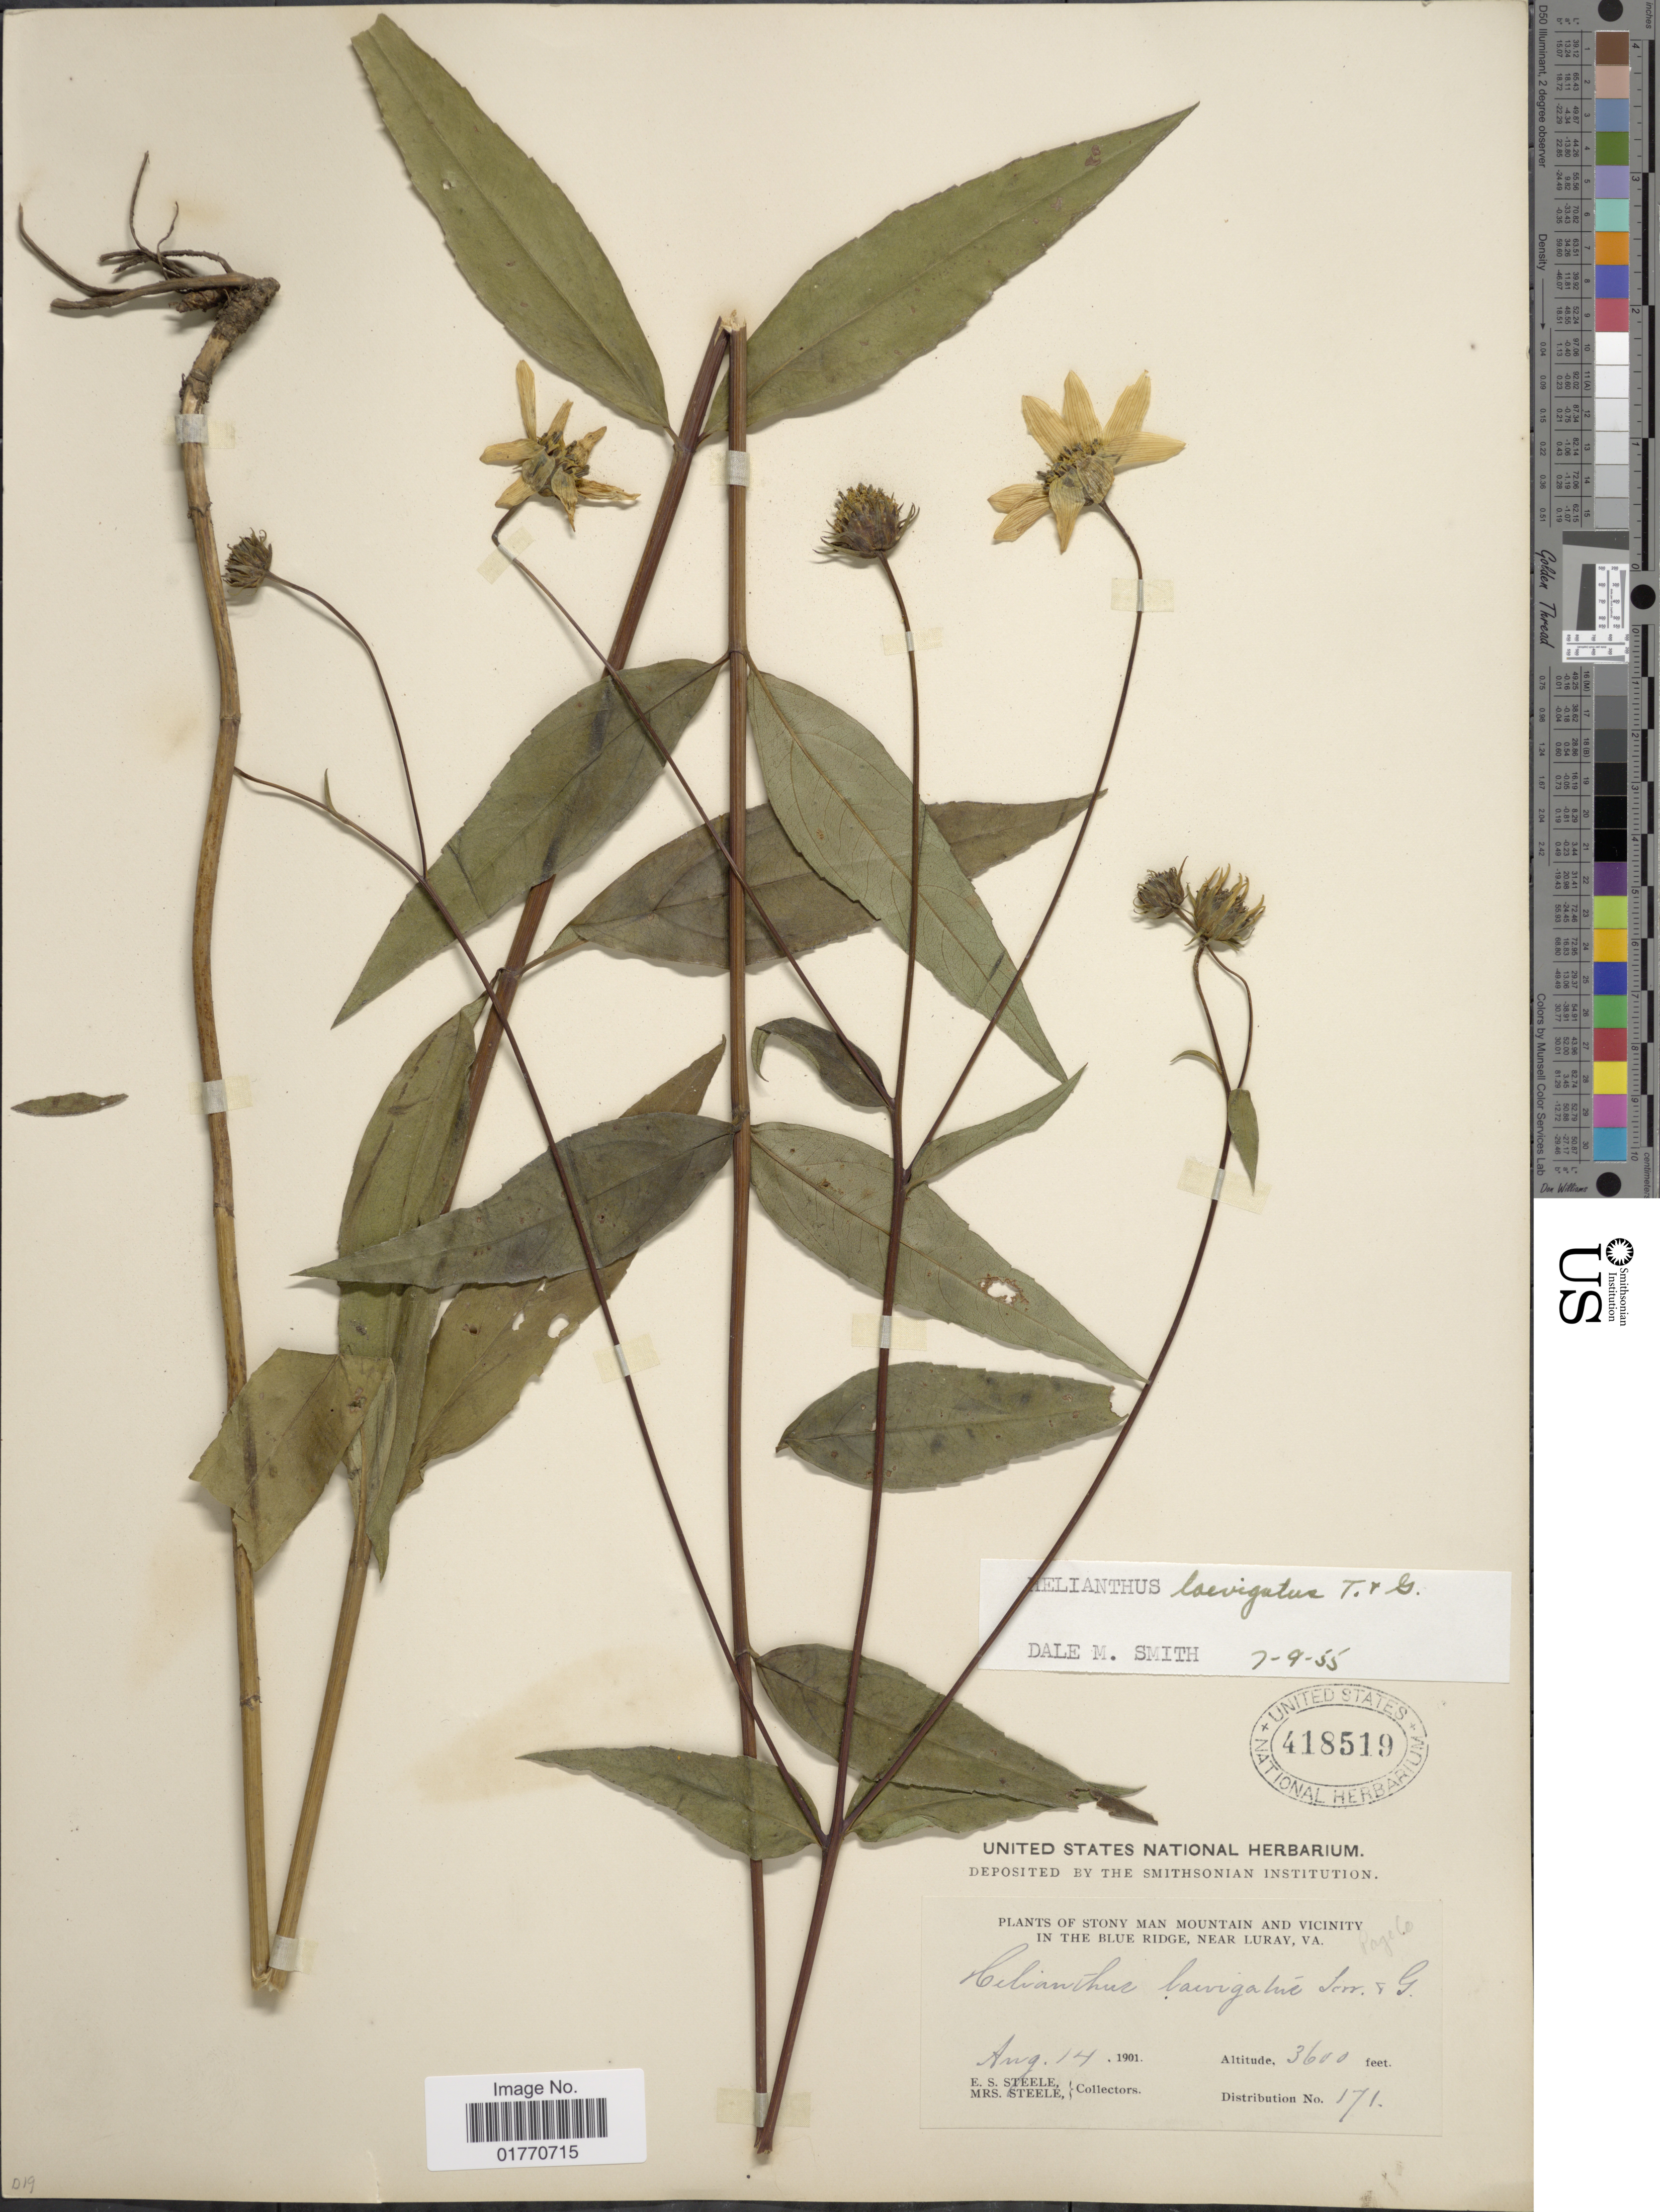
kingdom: Plantae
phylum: Tracheophyta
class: Magnoliopsida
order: Asterales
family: Asteraceae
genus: Helianthus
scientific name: Helianthus laevigatus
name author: Torr. & A. Gray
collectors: E. Steele & Mrs. E. S. Steele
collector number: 171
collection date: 1901-08-14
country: United States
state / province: Virginia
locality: Stony Man Mountain and vicinity in the Blue Ridge, near Luray.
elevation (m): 1097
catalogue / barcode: US 418519